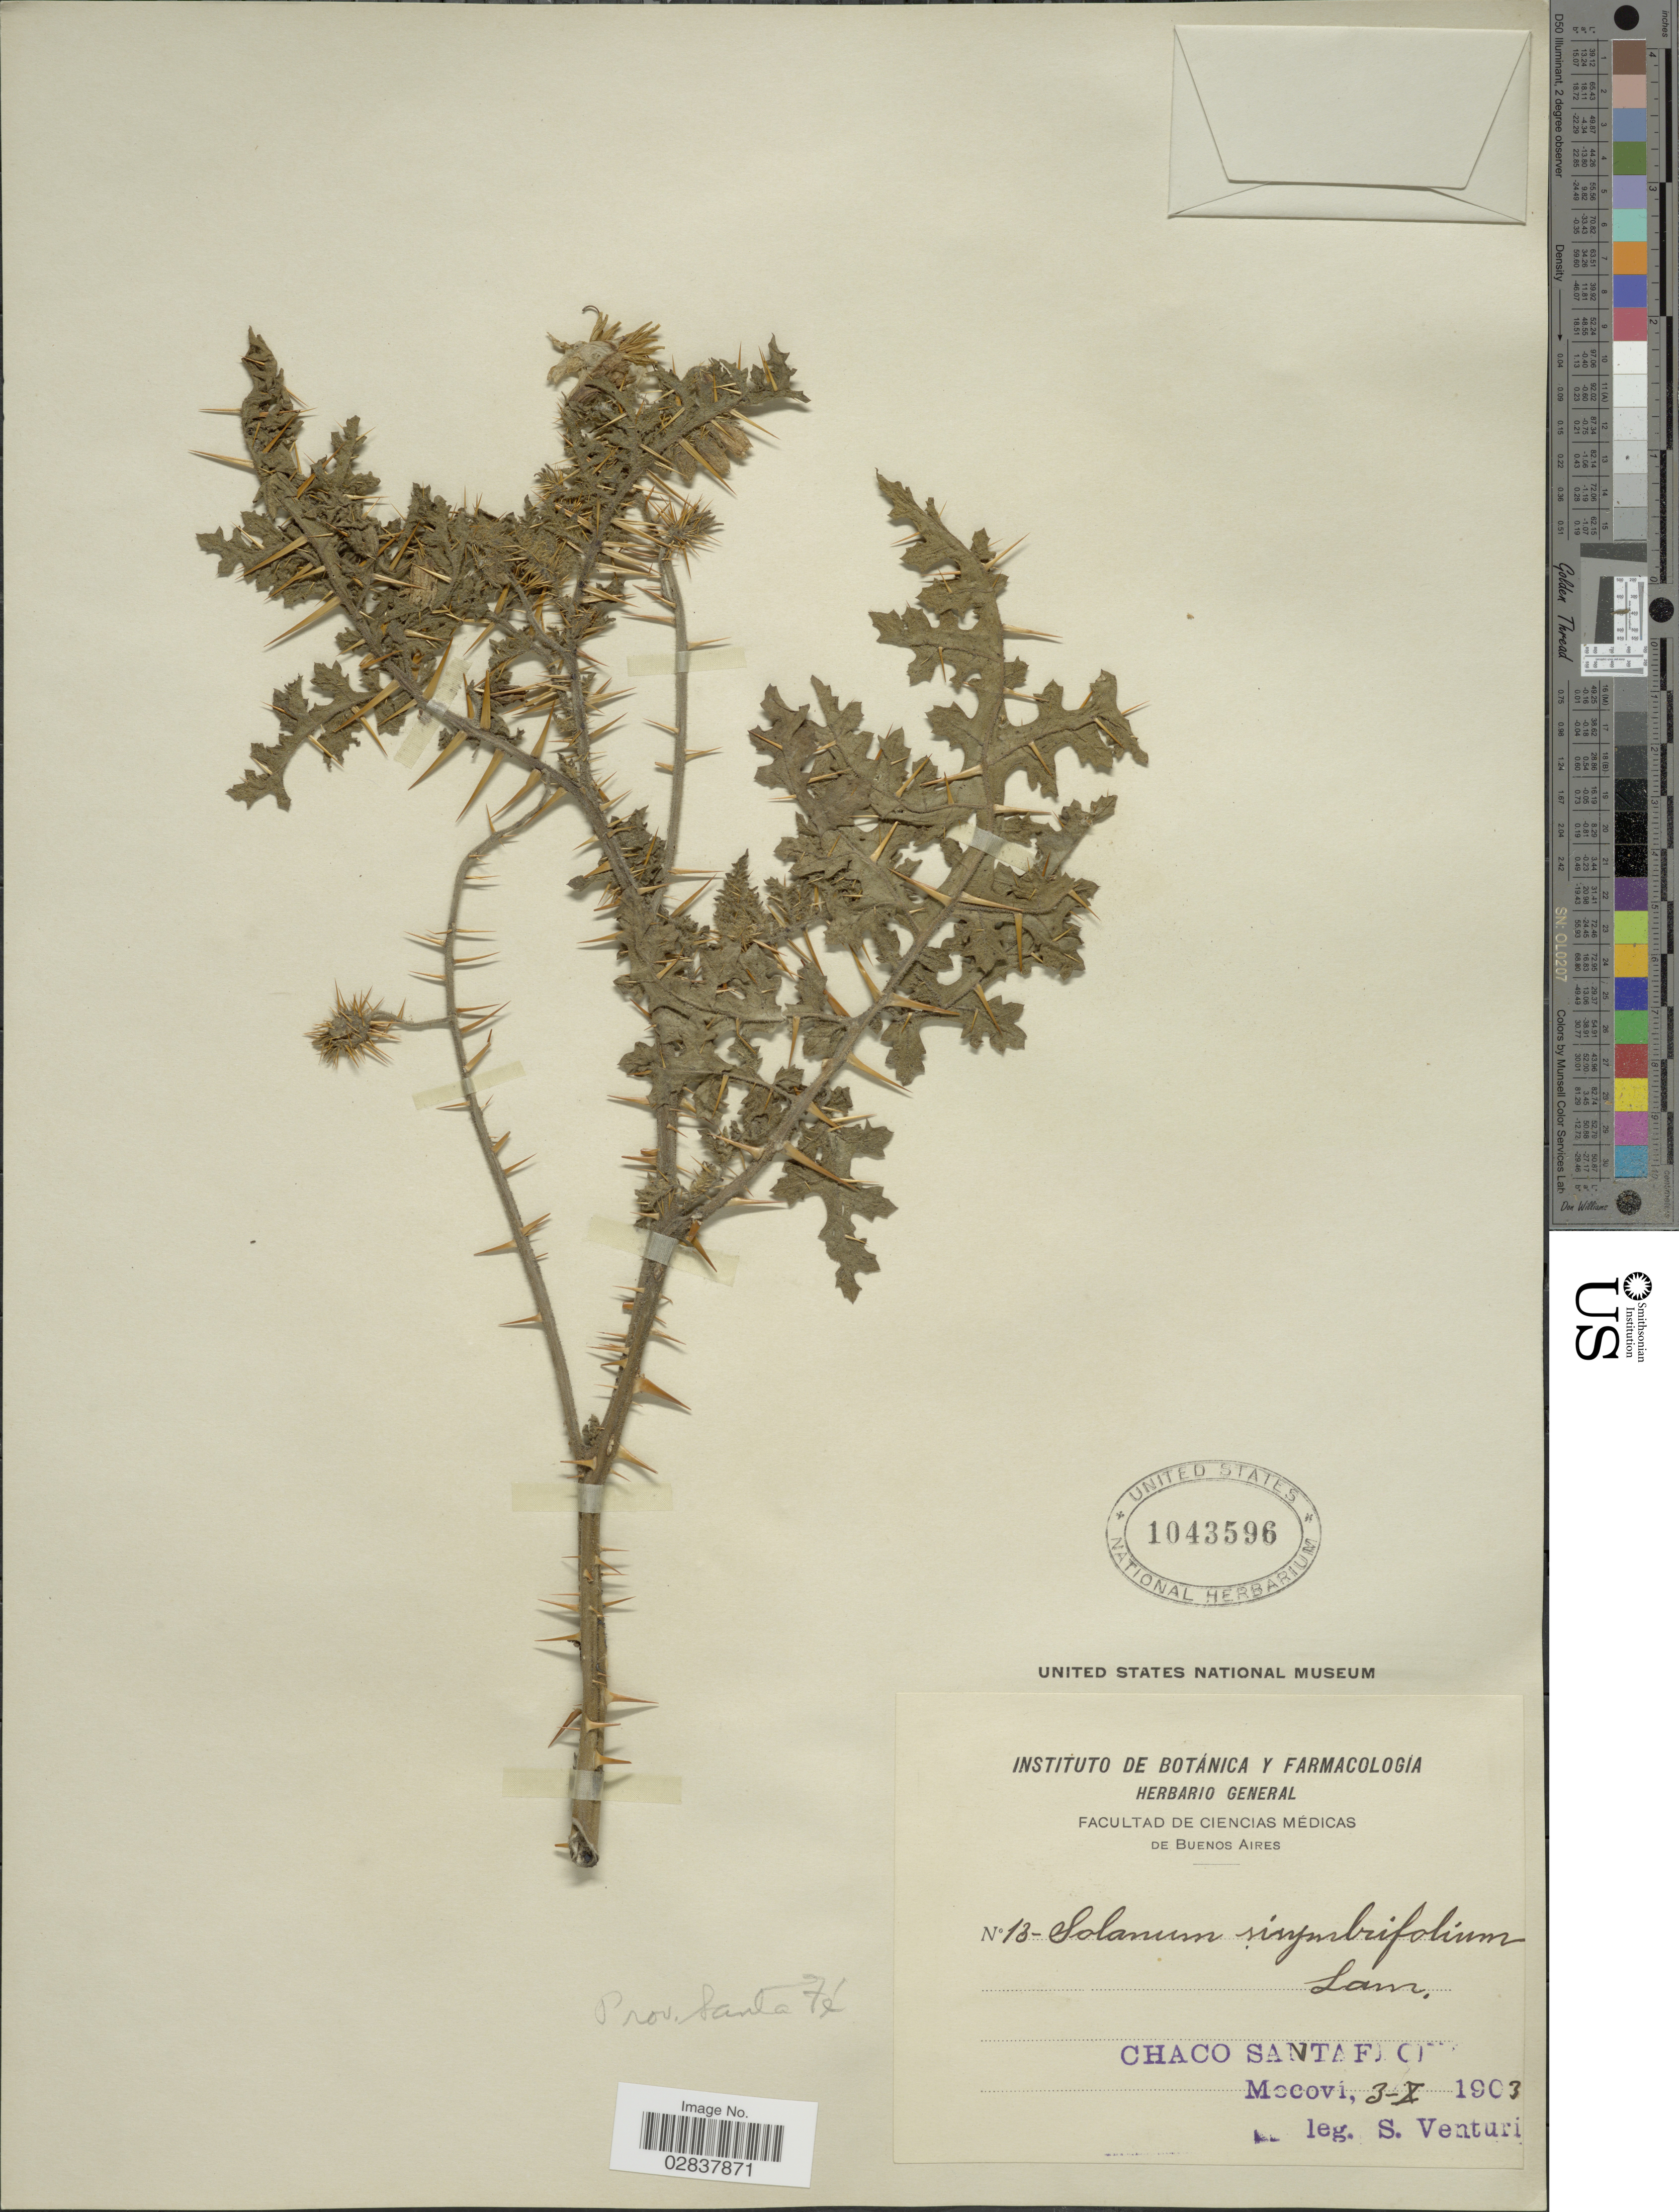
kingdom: Plantae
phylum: Tracheophyta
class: Magnoliopsida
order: Solanales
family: Solanaceae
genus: Solanum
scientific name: Solanum sisymbriifolium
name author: Lam.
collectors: S. Venturi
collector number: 13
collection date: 1903-10-03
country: Argentina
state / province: Santa Fe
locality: Chaco Santa Fe, Mocovi.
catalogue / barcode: US 1043596